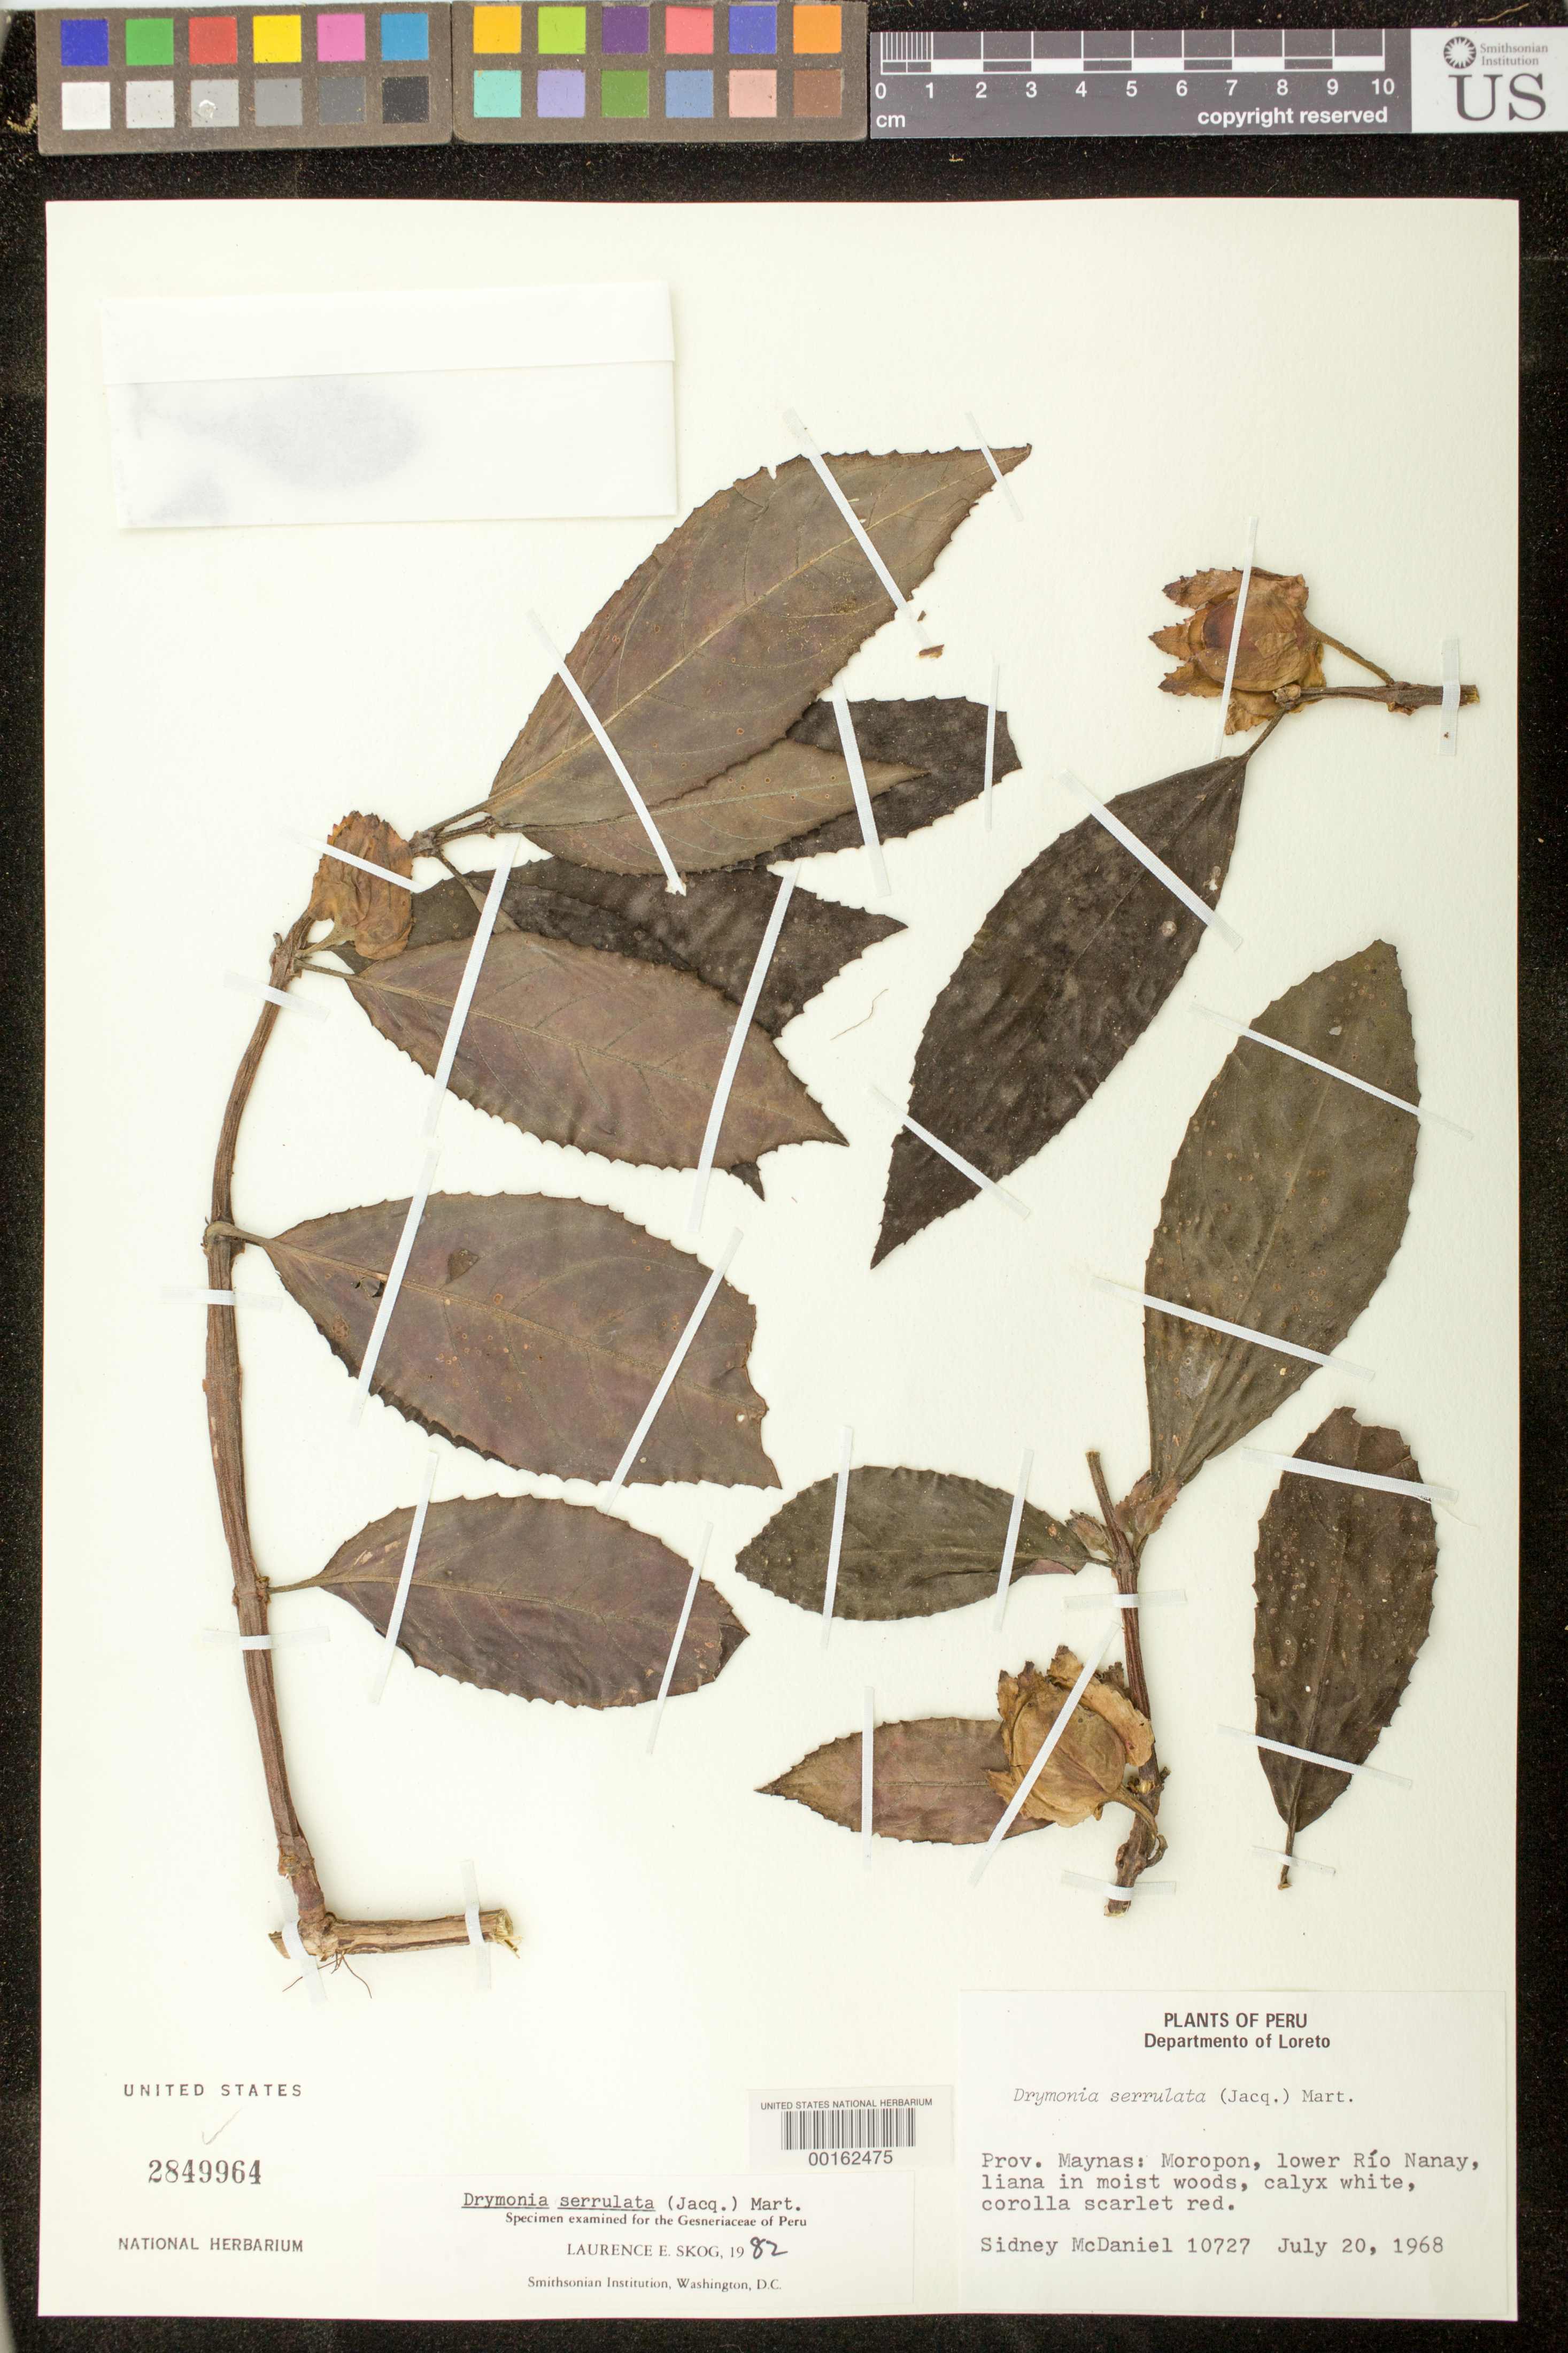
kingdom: Plantae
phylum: Tracheophyta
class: Magnoliopsida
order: Lamiales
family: Gesneriaceae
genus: Drymonia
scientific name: Drymonia serrulata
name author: (Jacq.) Mart.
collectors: S. McDaniel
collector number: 10727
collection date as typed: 20 Jul 1968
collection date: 1968-07-20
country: Peru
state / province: Loreto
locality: Prov. Maynas; Moropon, lower Rio Nanay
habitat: moist woods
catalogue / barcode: US 2849964